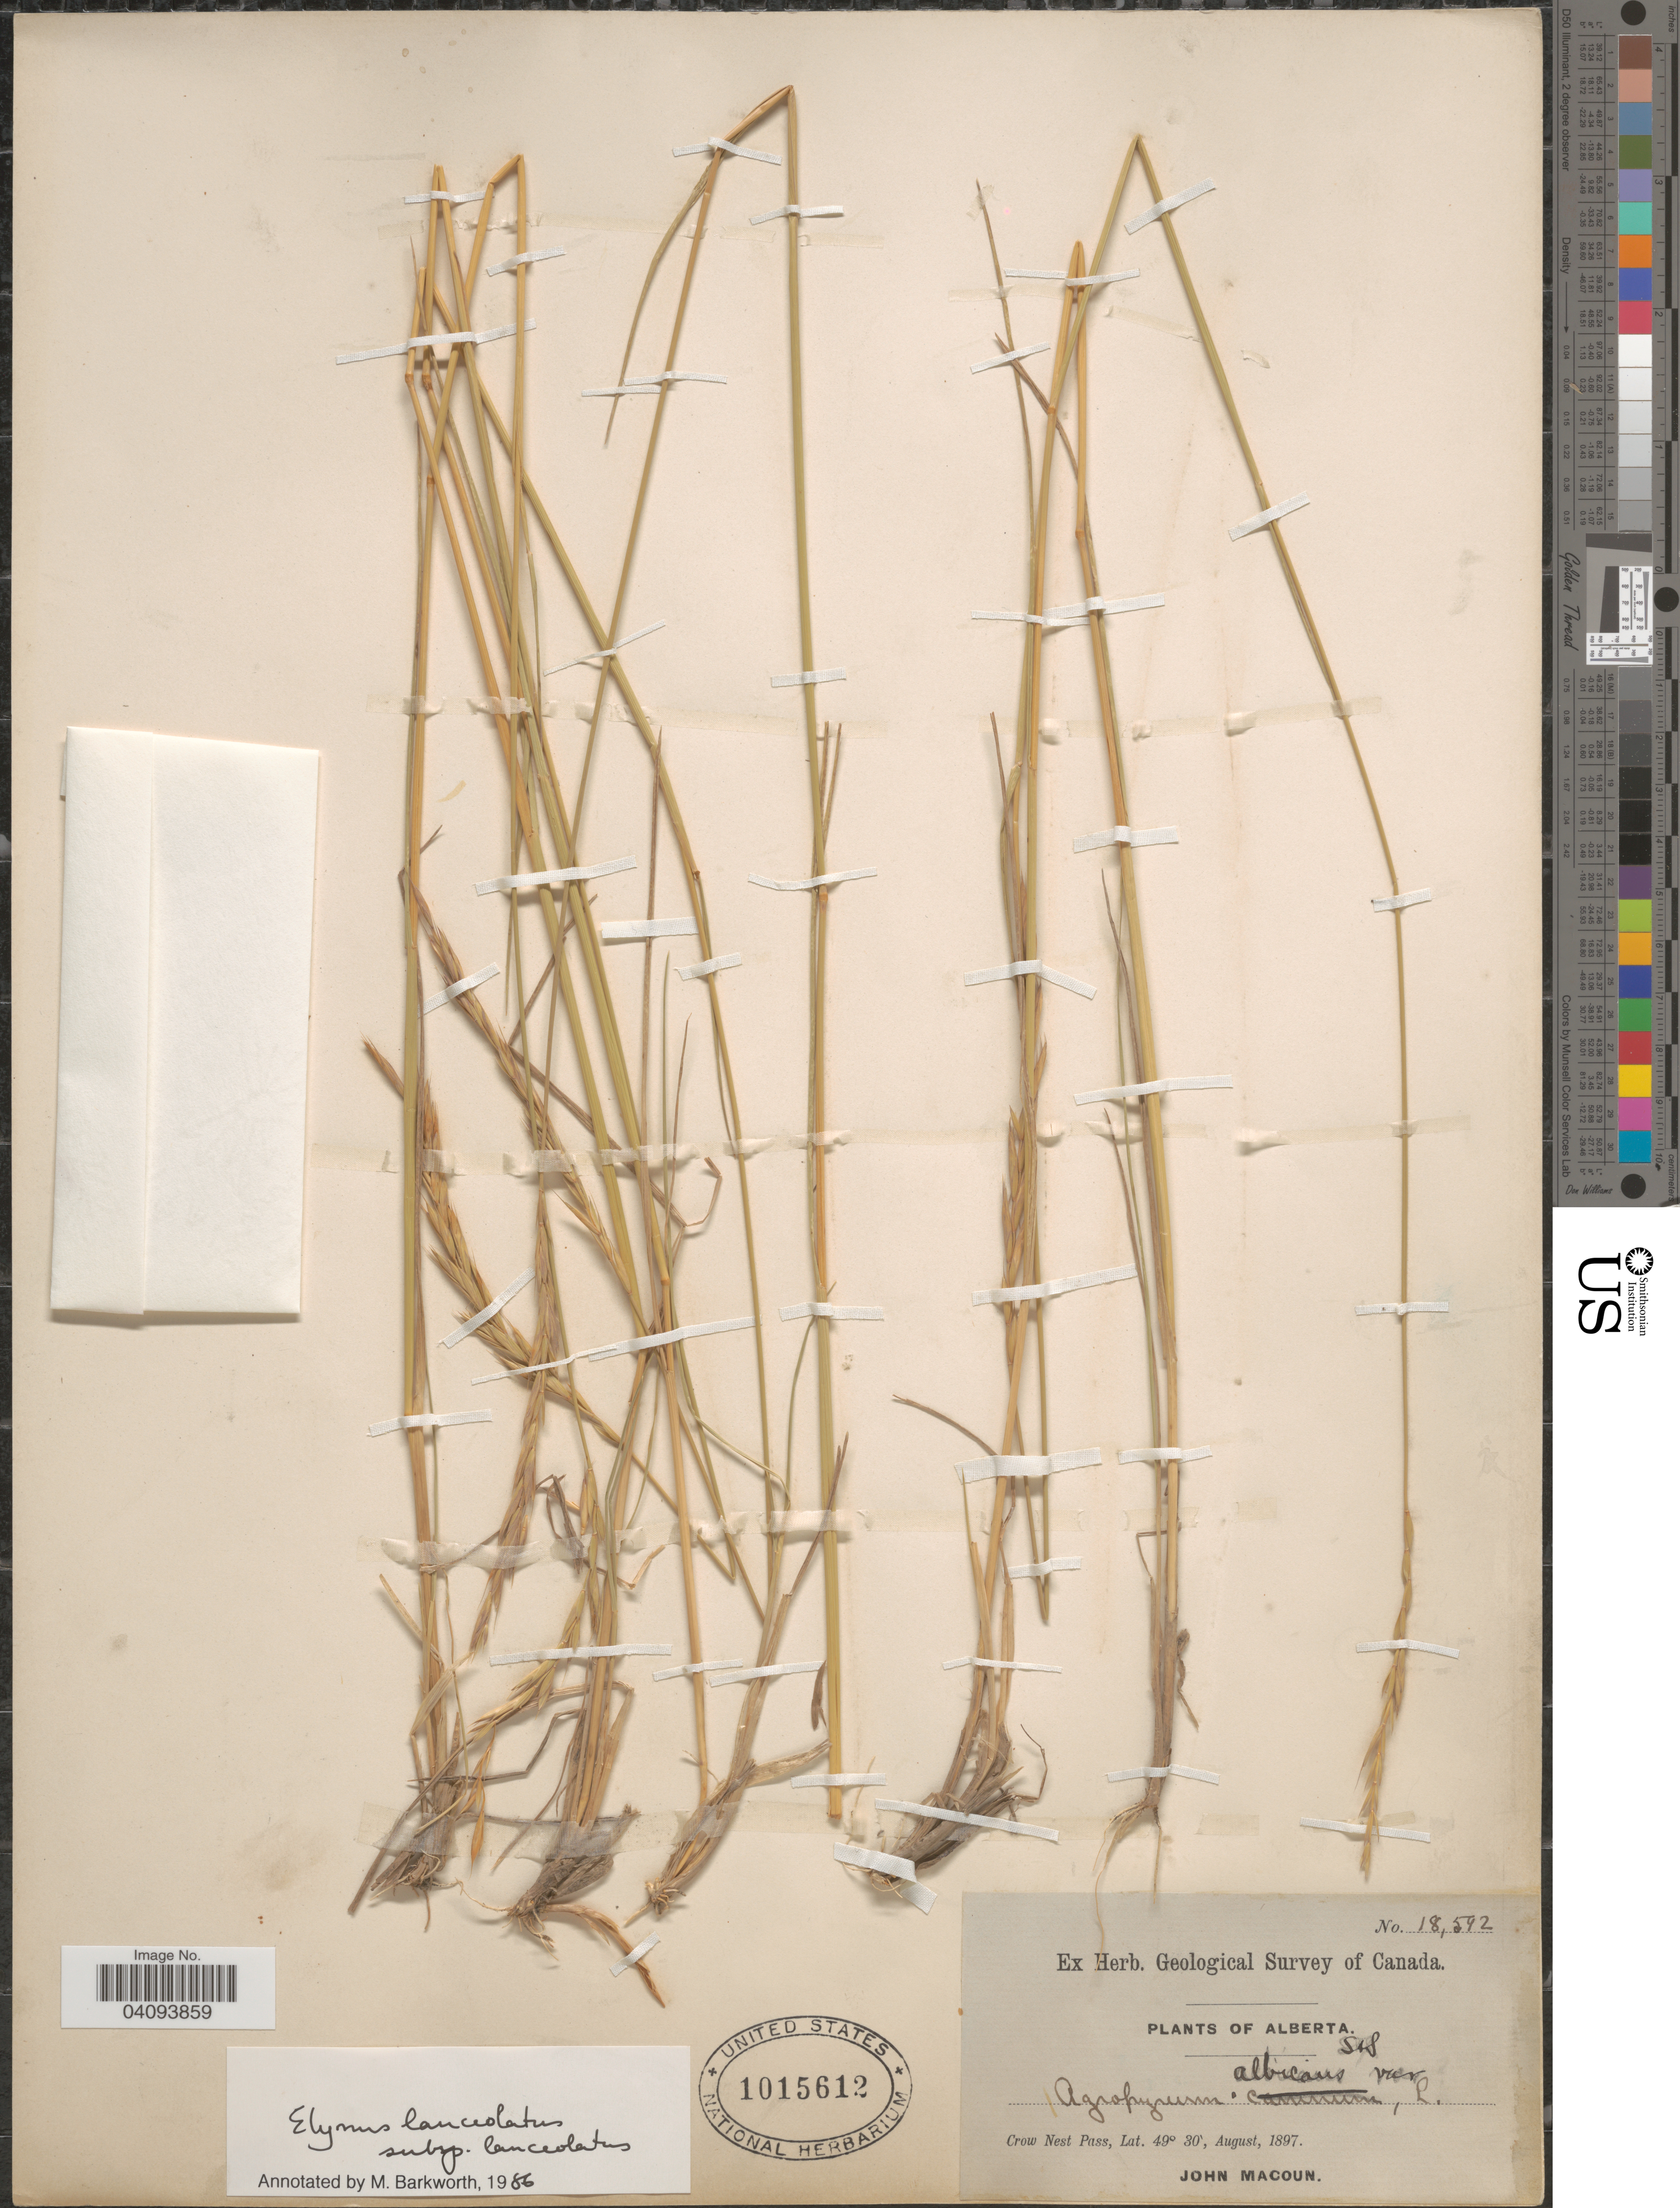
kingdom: Plantae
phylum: Tracheophyta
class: Liliopsida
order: Poales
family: Poaceae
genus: Elymus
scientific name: Elymus lanceolatus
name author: (Scribn. & J.G. Sm.) Gould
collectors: J. Macoun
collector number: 18592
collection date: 1897-08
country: Canada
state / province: Alberta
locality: Geological Survey of Canada. Crow Nest Pass.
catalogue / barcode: US 1015612